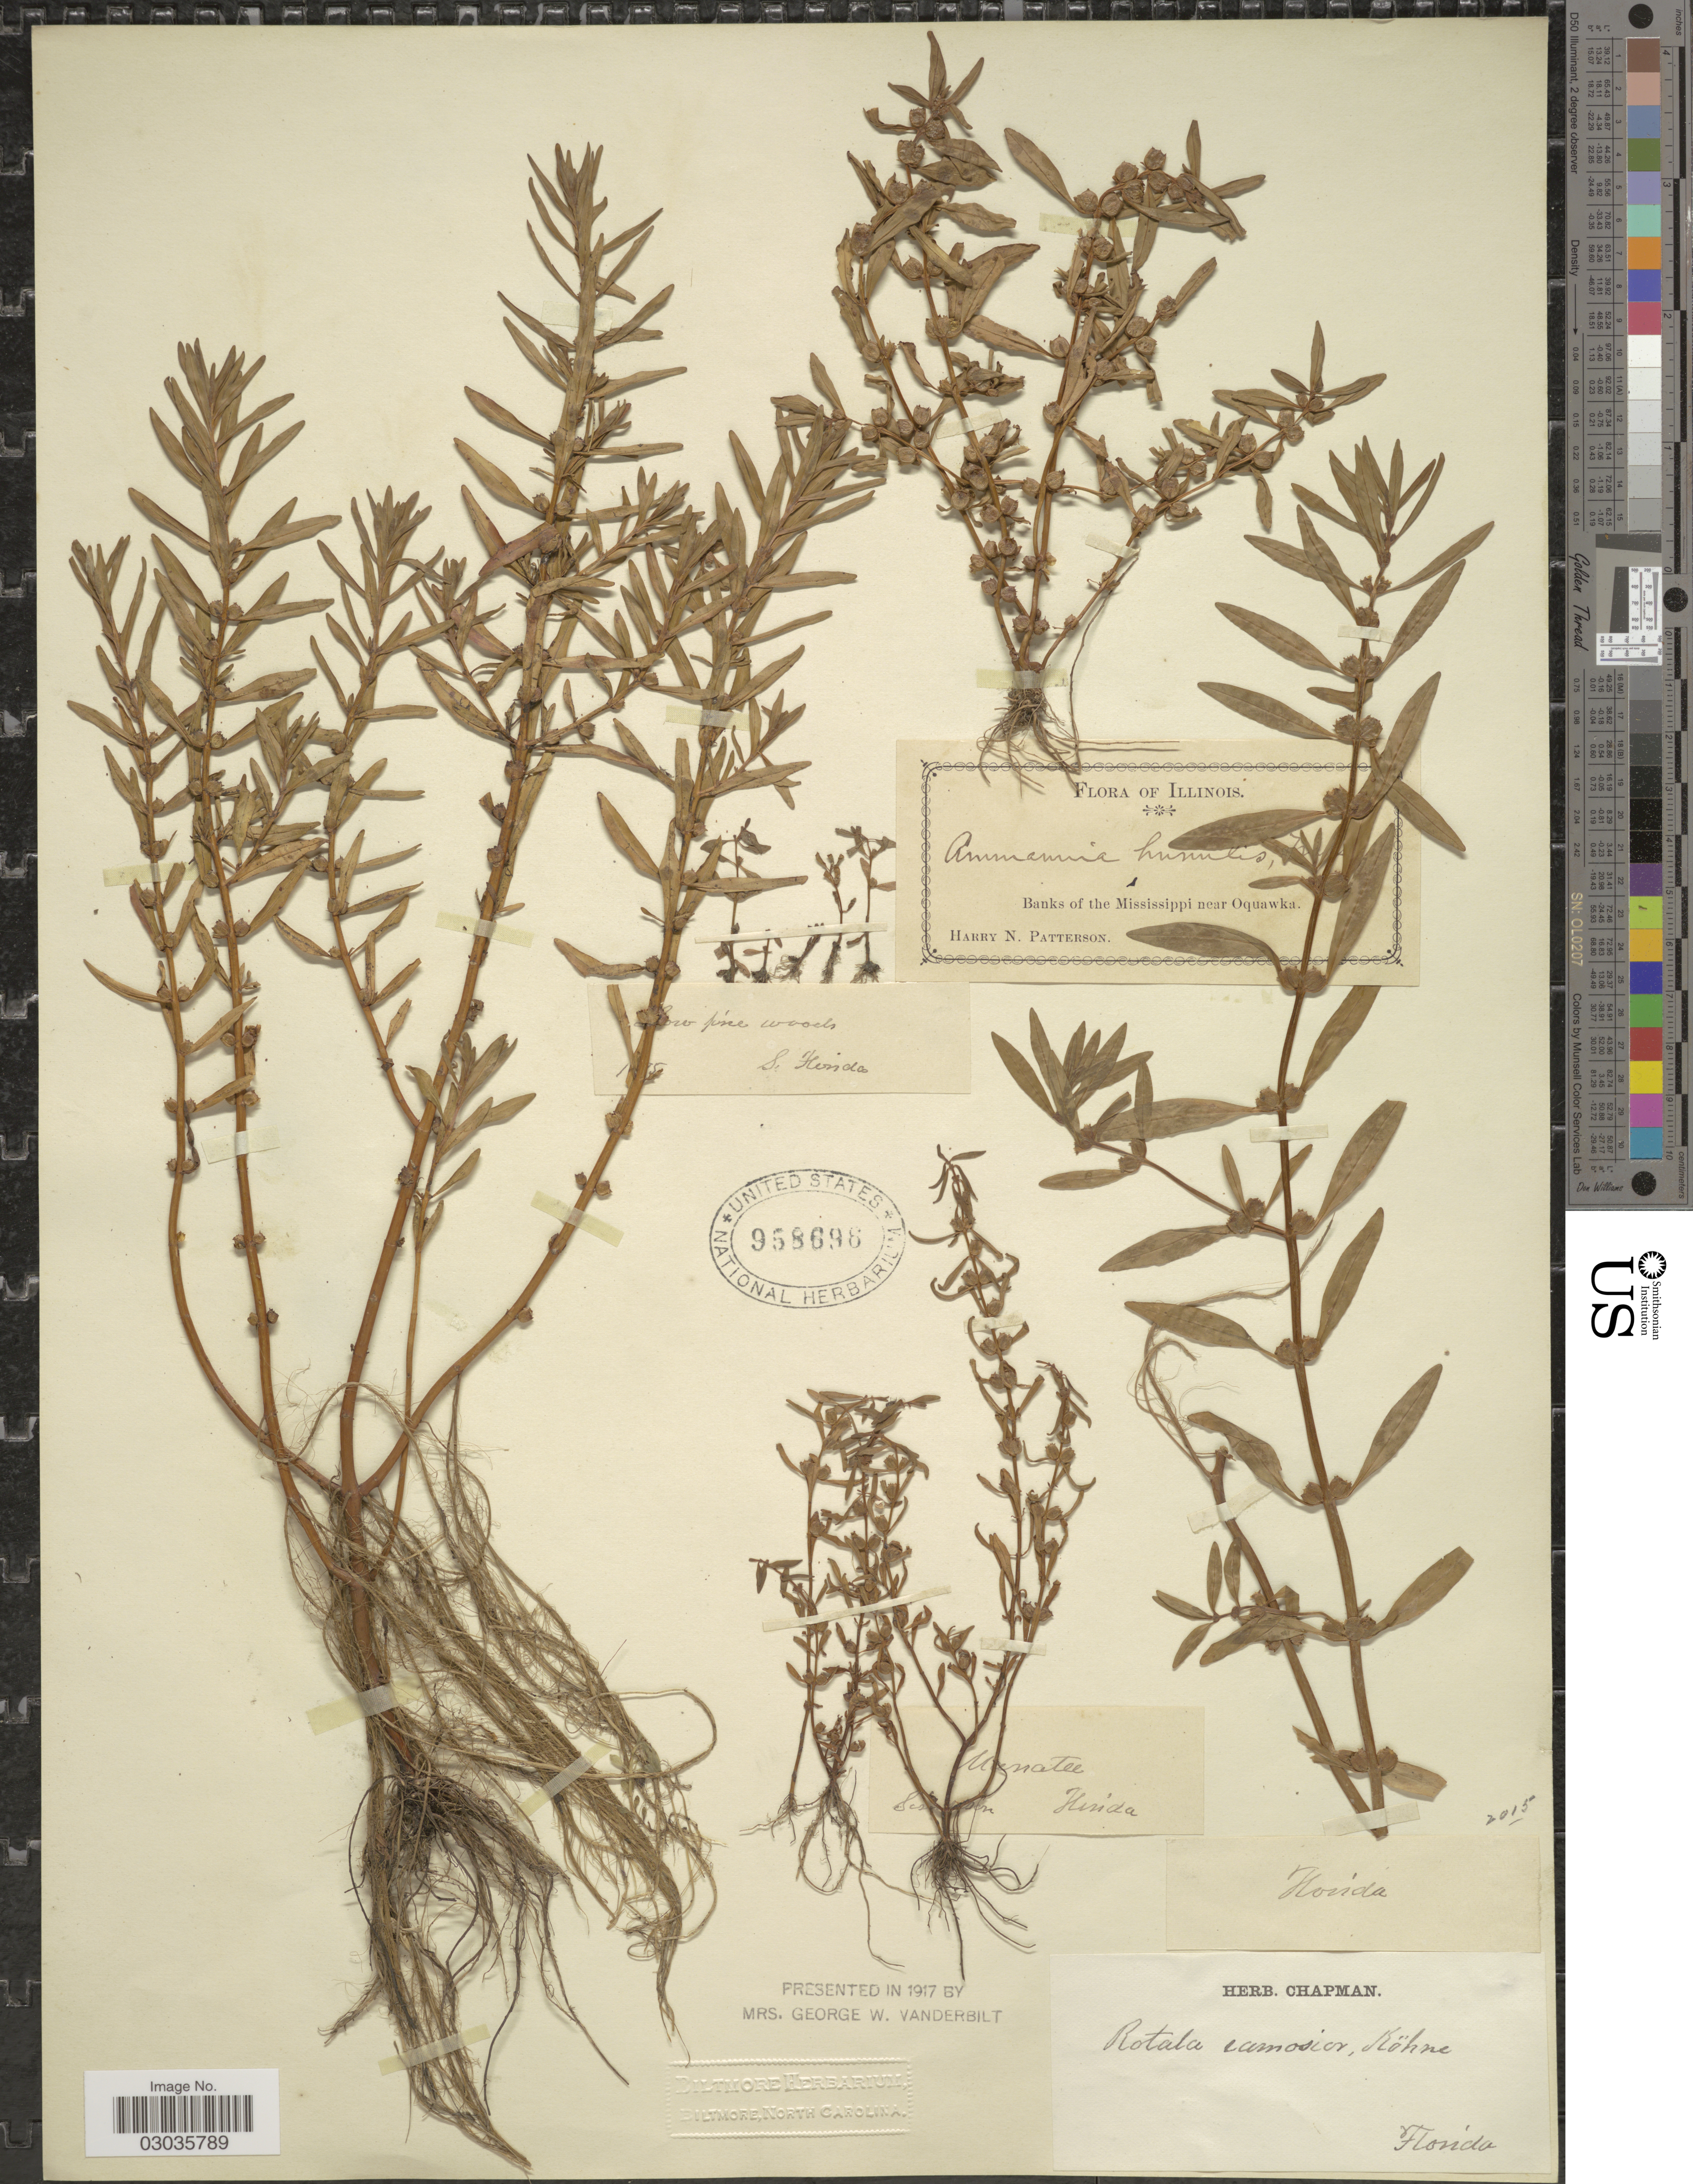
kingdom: Plantae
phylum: Tracheophyta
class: Magnoliopsida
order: Myrtales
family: Lythraceae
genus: Rotala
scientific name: Rotala ramosior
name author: (L.) Koehne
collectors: H. N. Patterson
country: United States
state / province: Illinois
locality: Banks of the Mississippi near Oquawka.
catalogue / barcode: US 958696